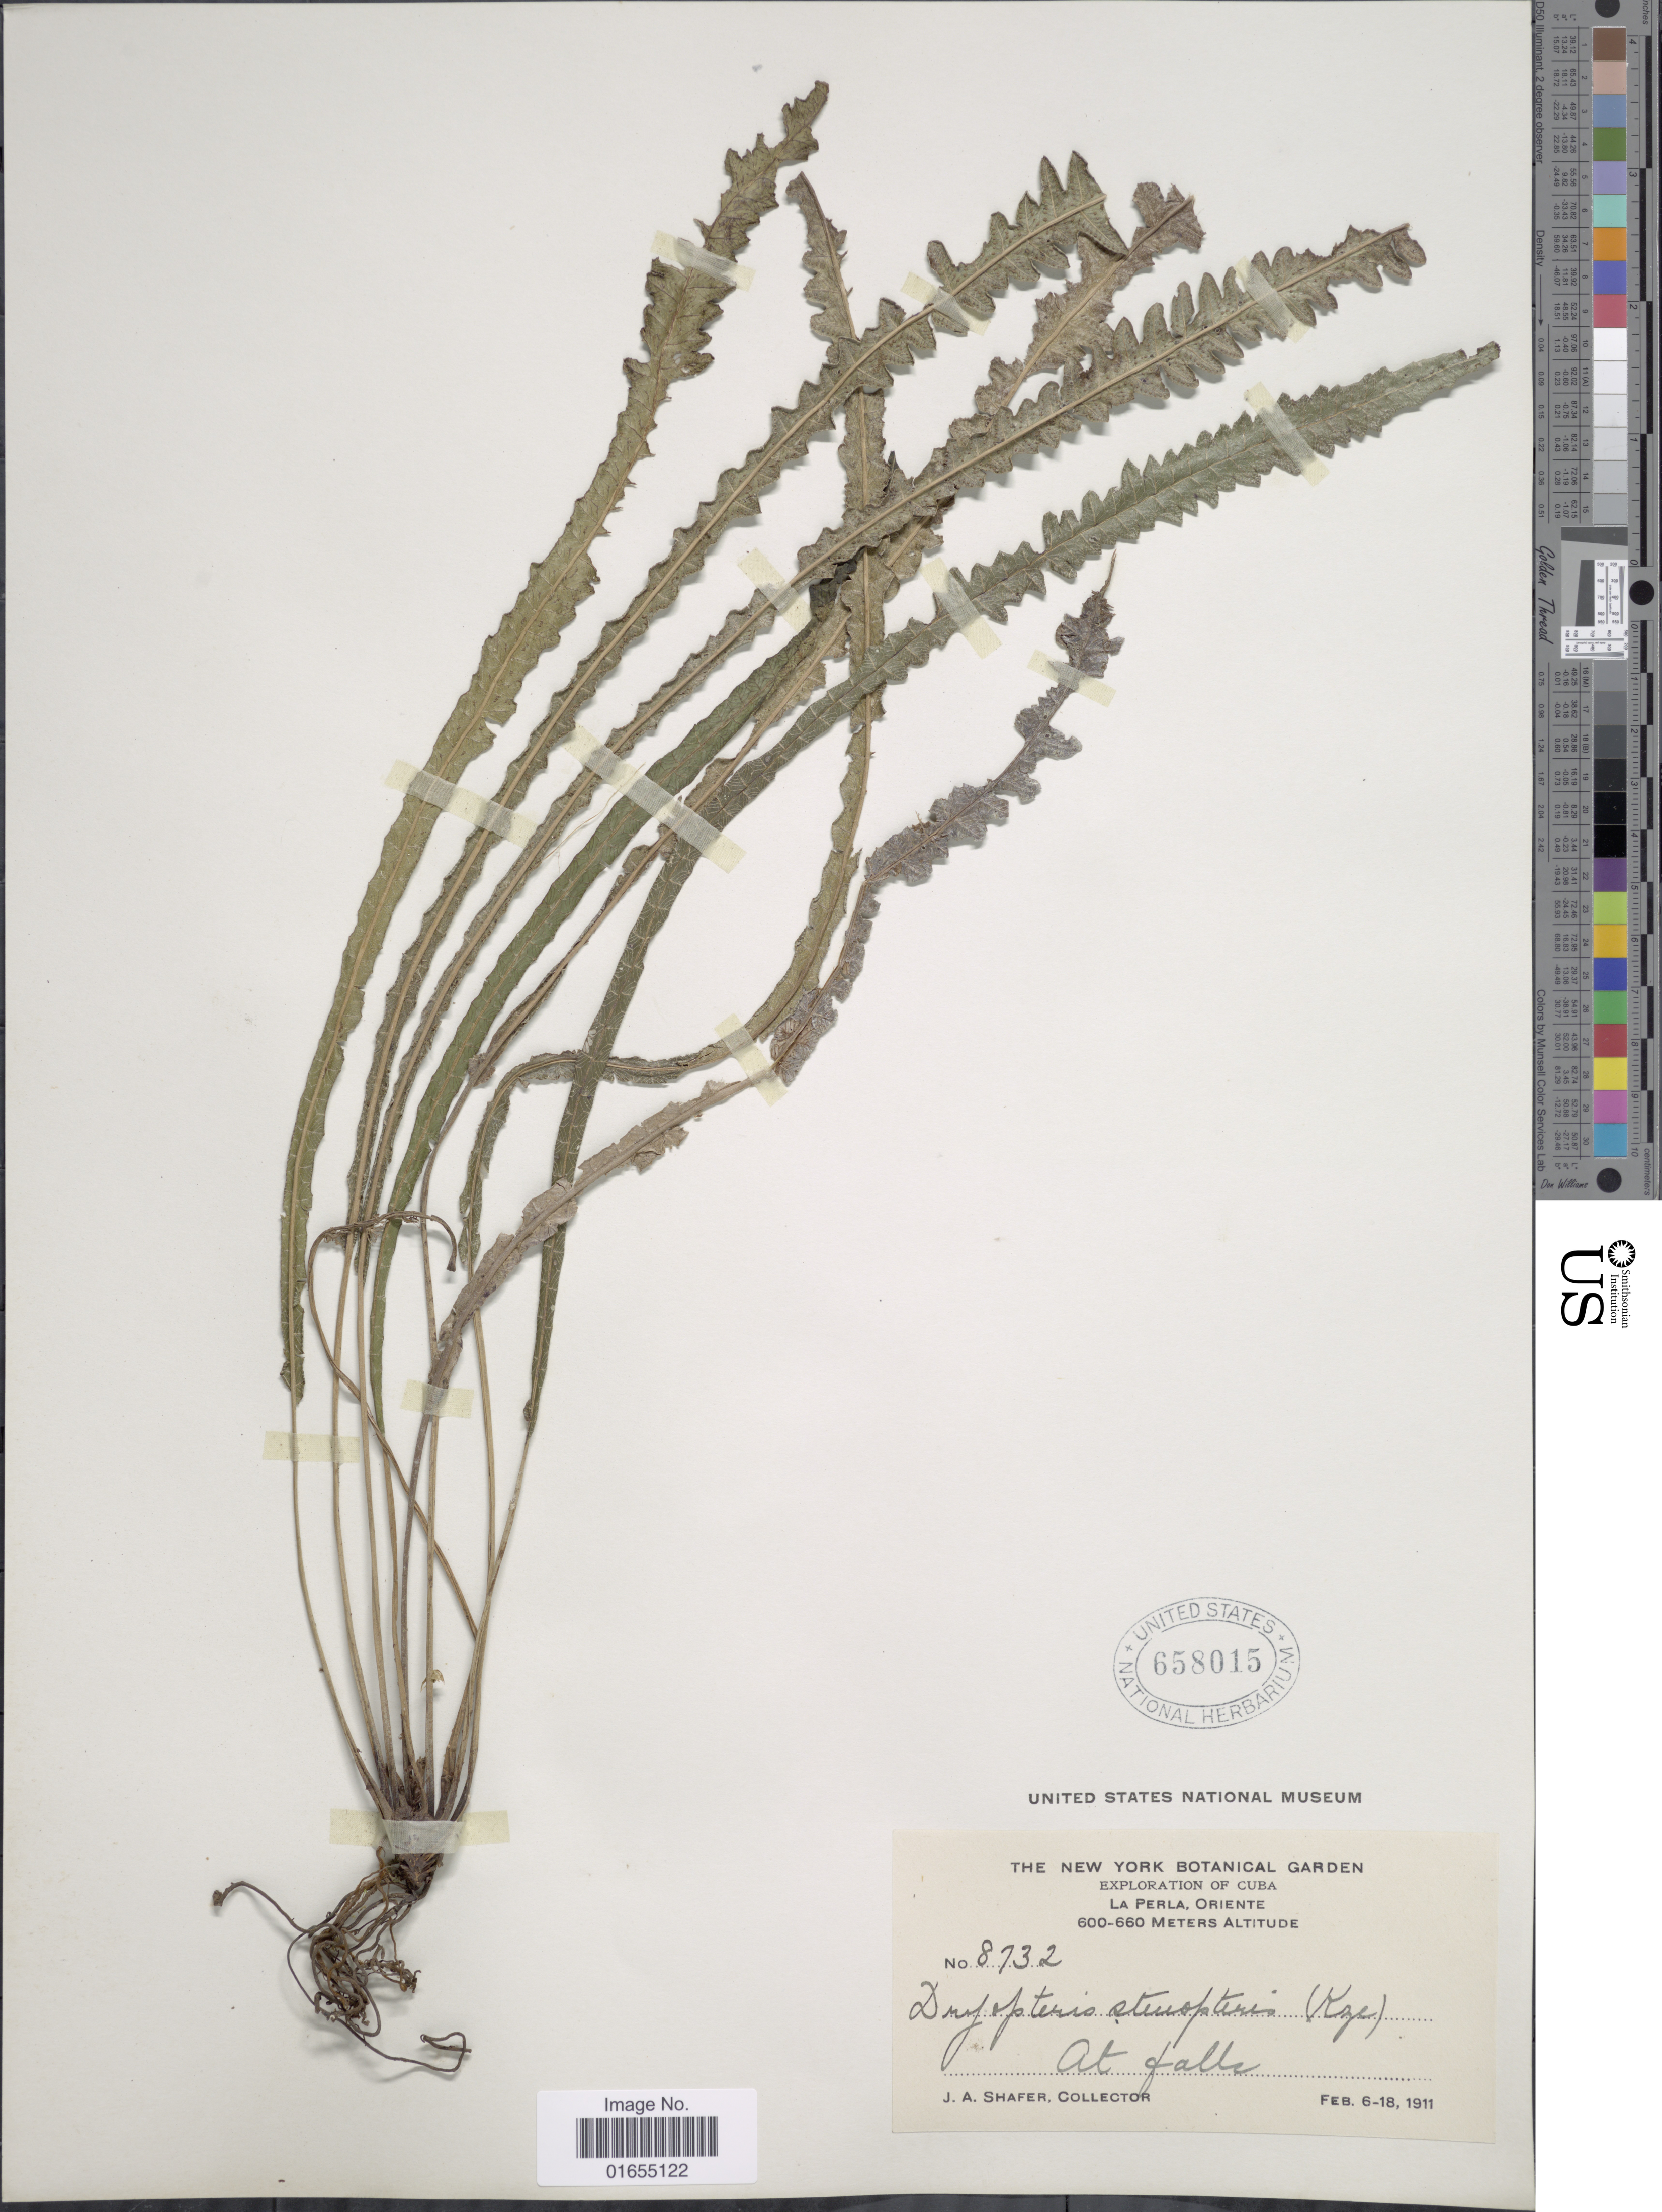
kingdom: Plantae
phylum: Tracheophyta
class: Polypodiopsida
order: Polypodiales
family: Thelypteridaceae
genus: Goniopteris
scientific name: Goniopteris scolopendrioides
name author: (L.) C. Presl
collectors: J. A. Shafer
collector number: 8732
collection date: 1911-02-06/1911-02-18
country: Cuba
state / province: Oriente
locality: La Perla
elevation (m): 600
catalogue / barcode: US 658015